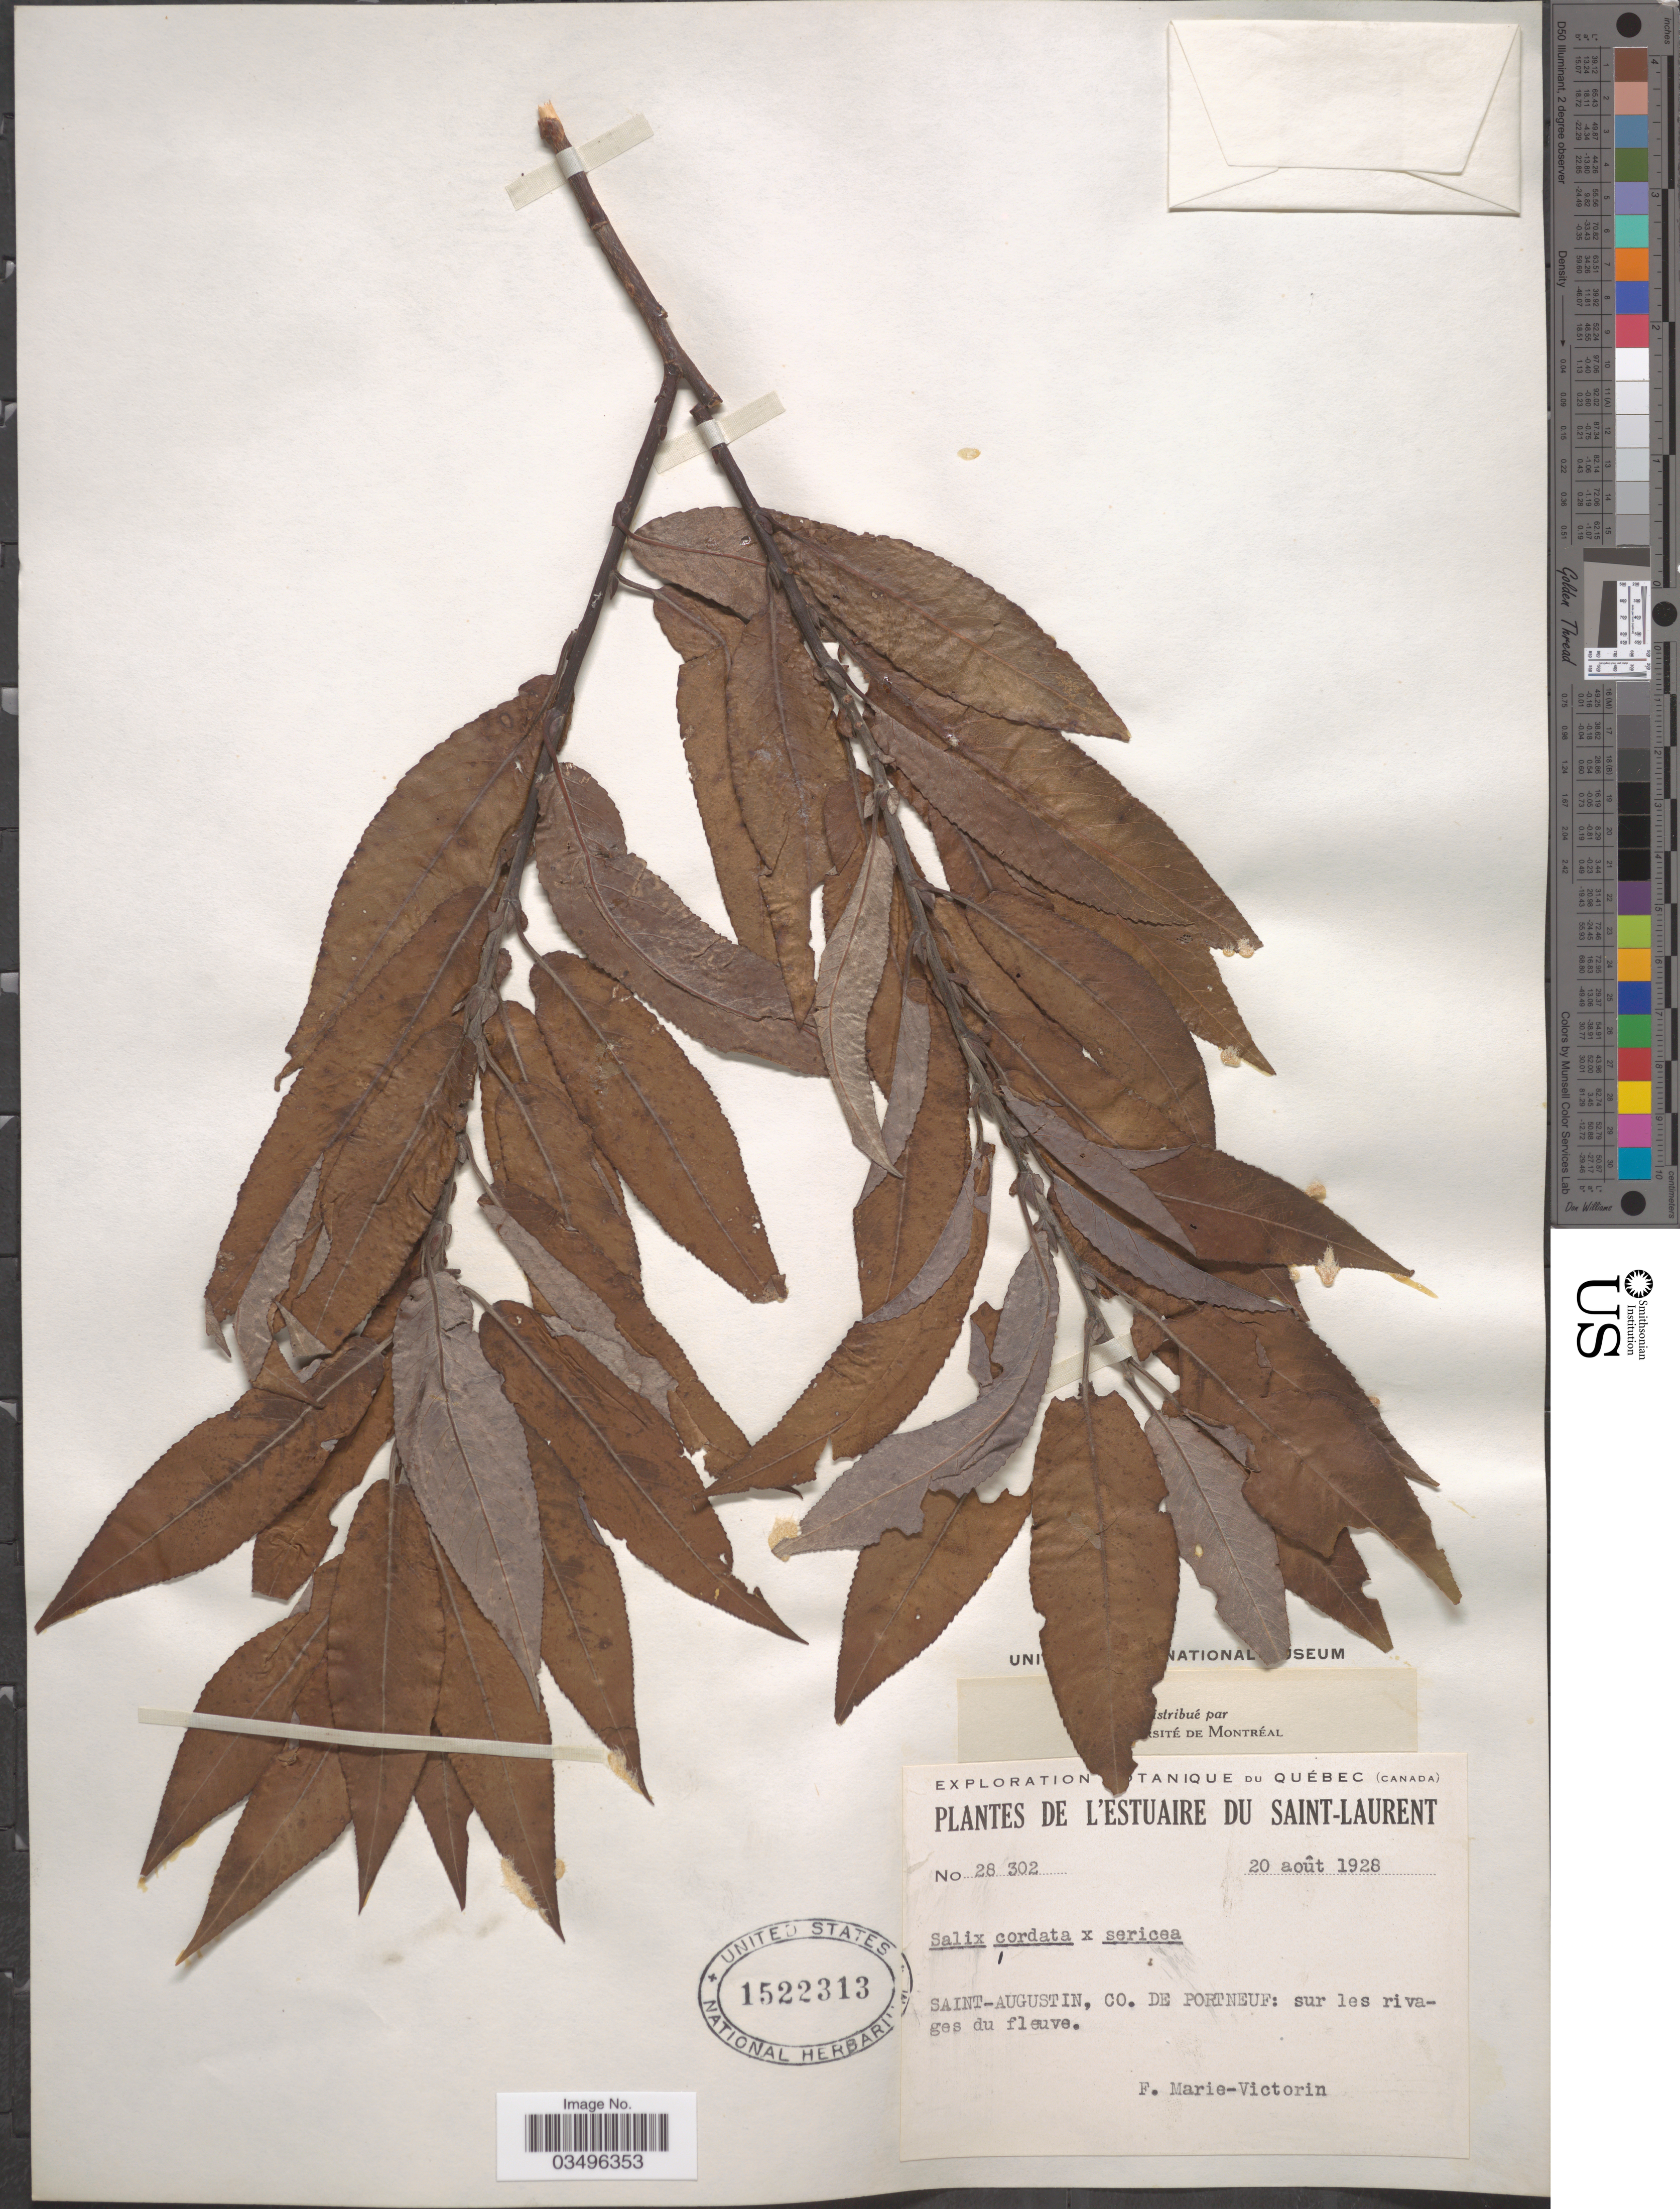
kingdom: Plantae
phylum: Tracheophyta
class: Magnoliopsida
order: Malpighiales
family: Salicaceae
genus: Salix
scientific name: Salix cordata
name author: Michx.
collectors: F. Marie-Victorin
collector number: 28302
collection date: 1928-08-20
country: Canada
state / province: Quebec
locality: L'Estuaire Du Saint-Laurent. Saint-Augustin, Co. De Portneuf: sur les rivages du fleuve.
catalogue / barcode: US 1522313